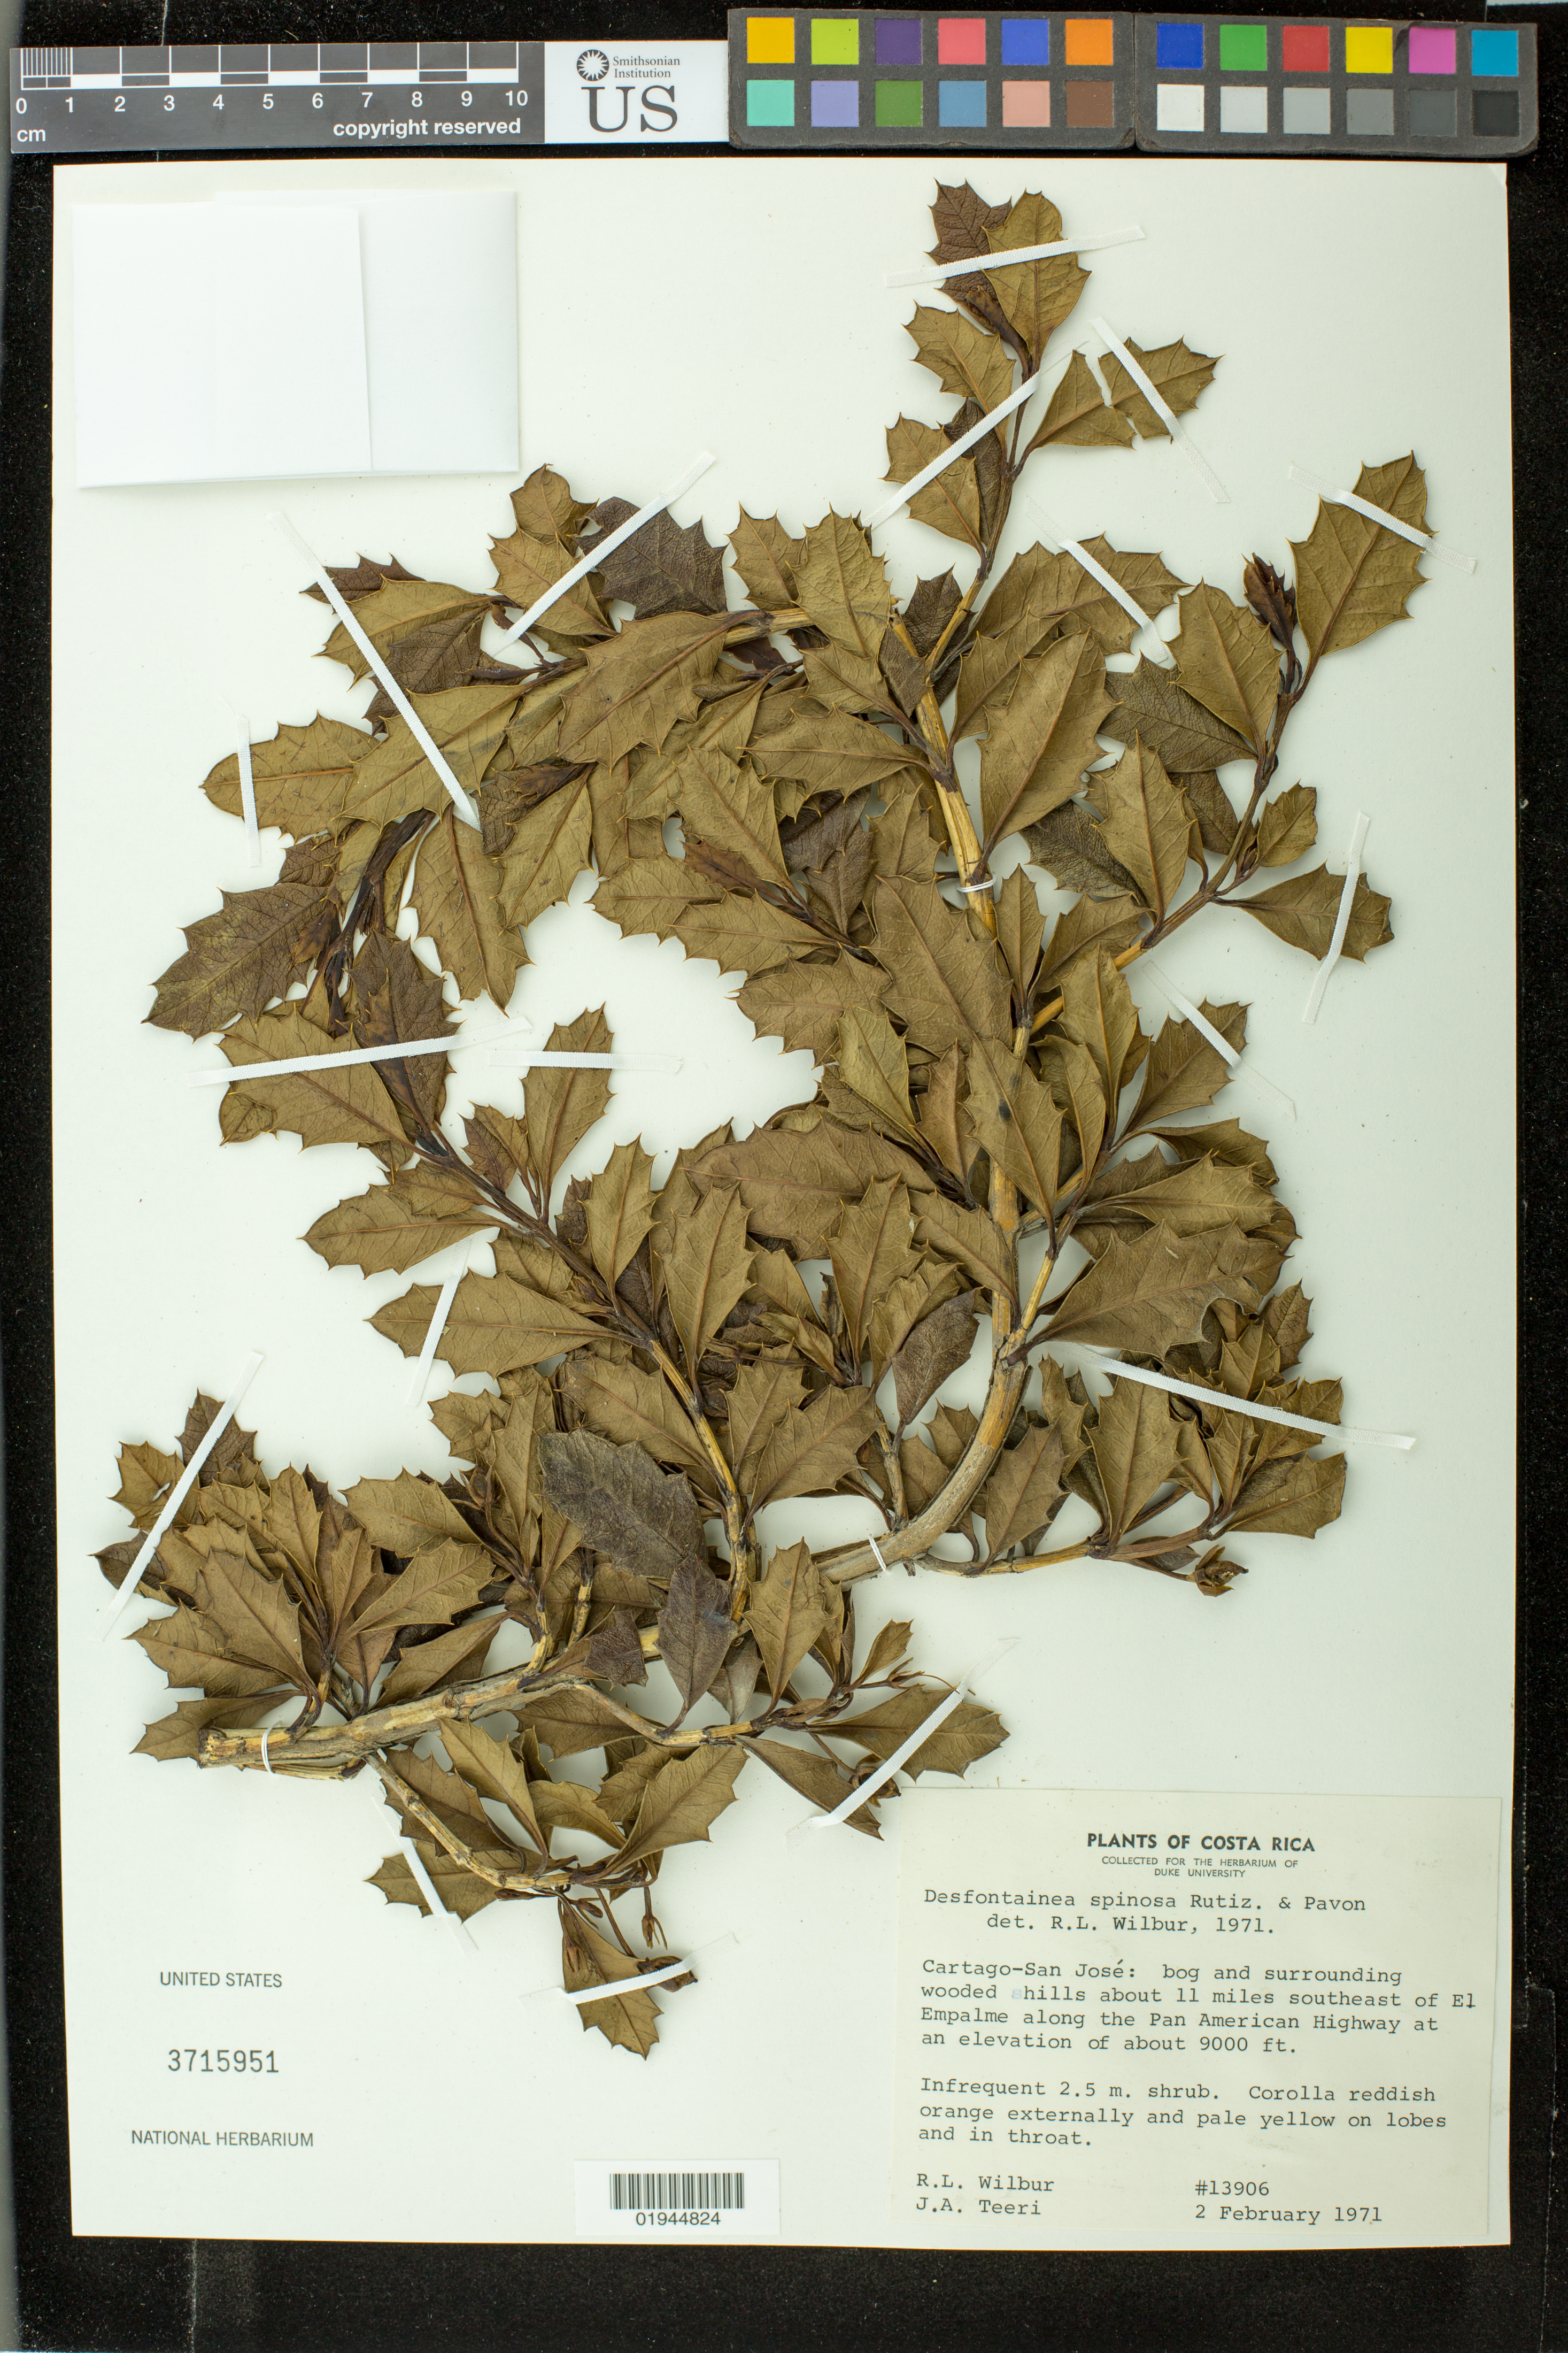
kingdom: Plantae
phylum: Tracheophyta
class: Magnoliopsida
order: Bruniales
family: Columelliaceae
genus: Desfontainia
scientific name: Desfontainia spinosa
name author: Ruiz & Pav.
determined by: Wilbur, R. L.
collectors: R. L. Wilbur & J. Teeri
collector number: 13906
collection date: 1971-02-02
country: Costa Rica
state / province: Cartago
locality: Cartago-San José: bog and surrounding wooded hills about 11 miles southeast of El Empalme along the Pan American highway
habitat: bog and surrounding hills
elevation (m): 2743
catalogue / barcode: US 3715951